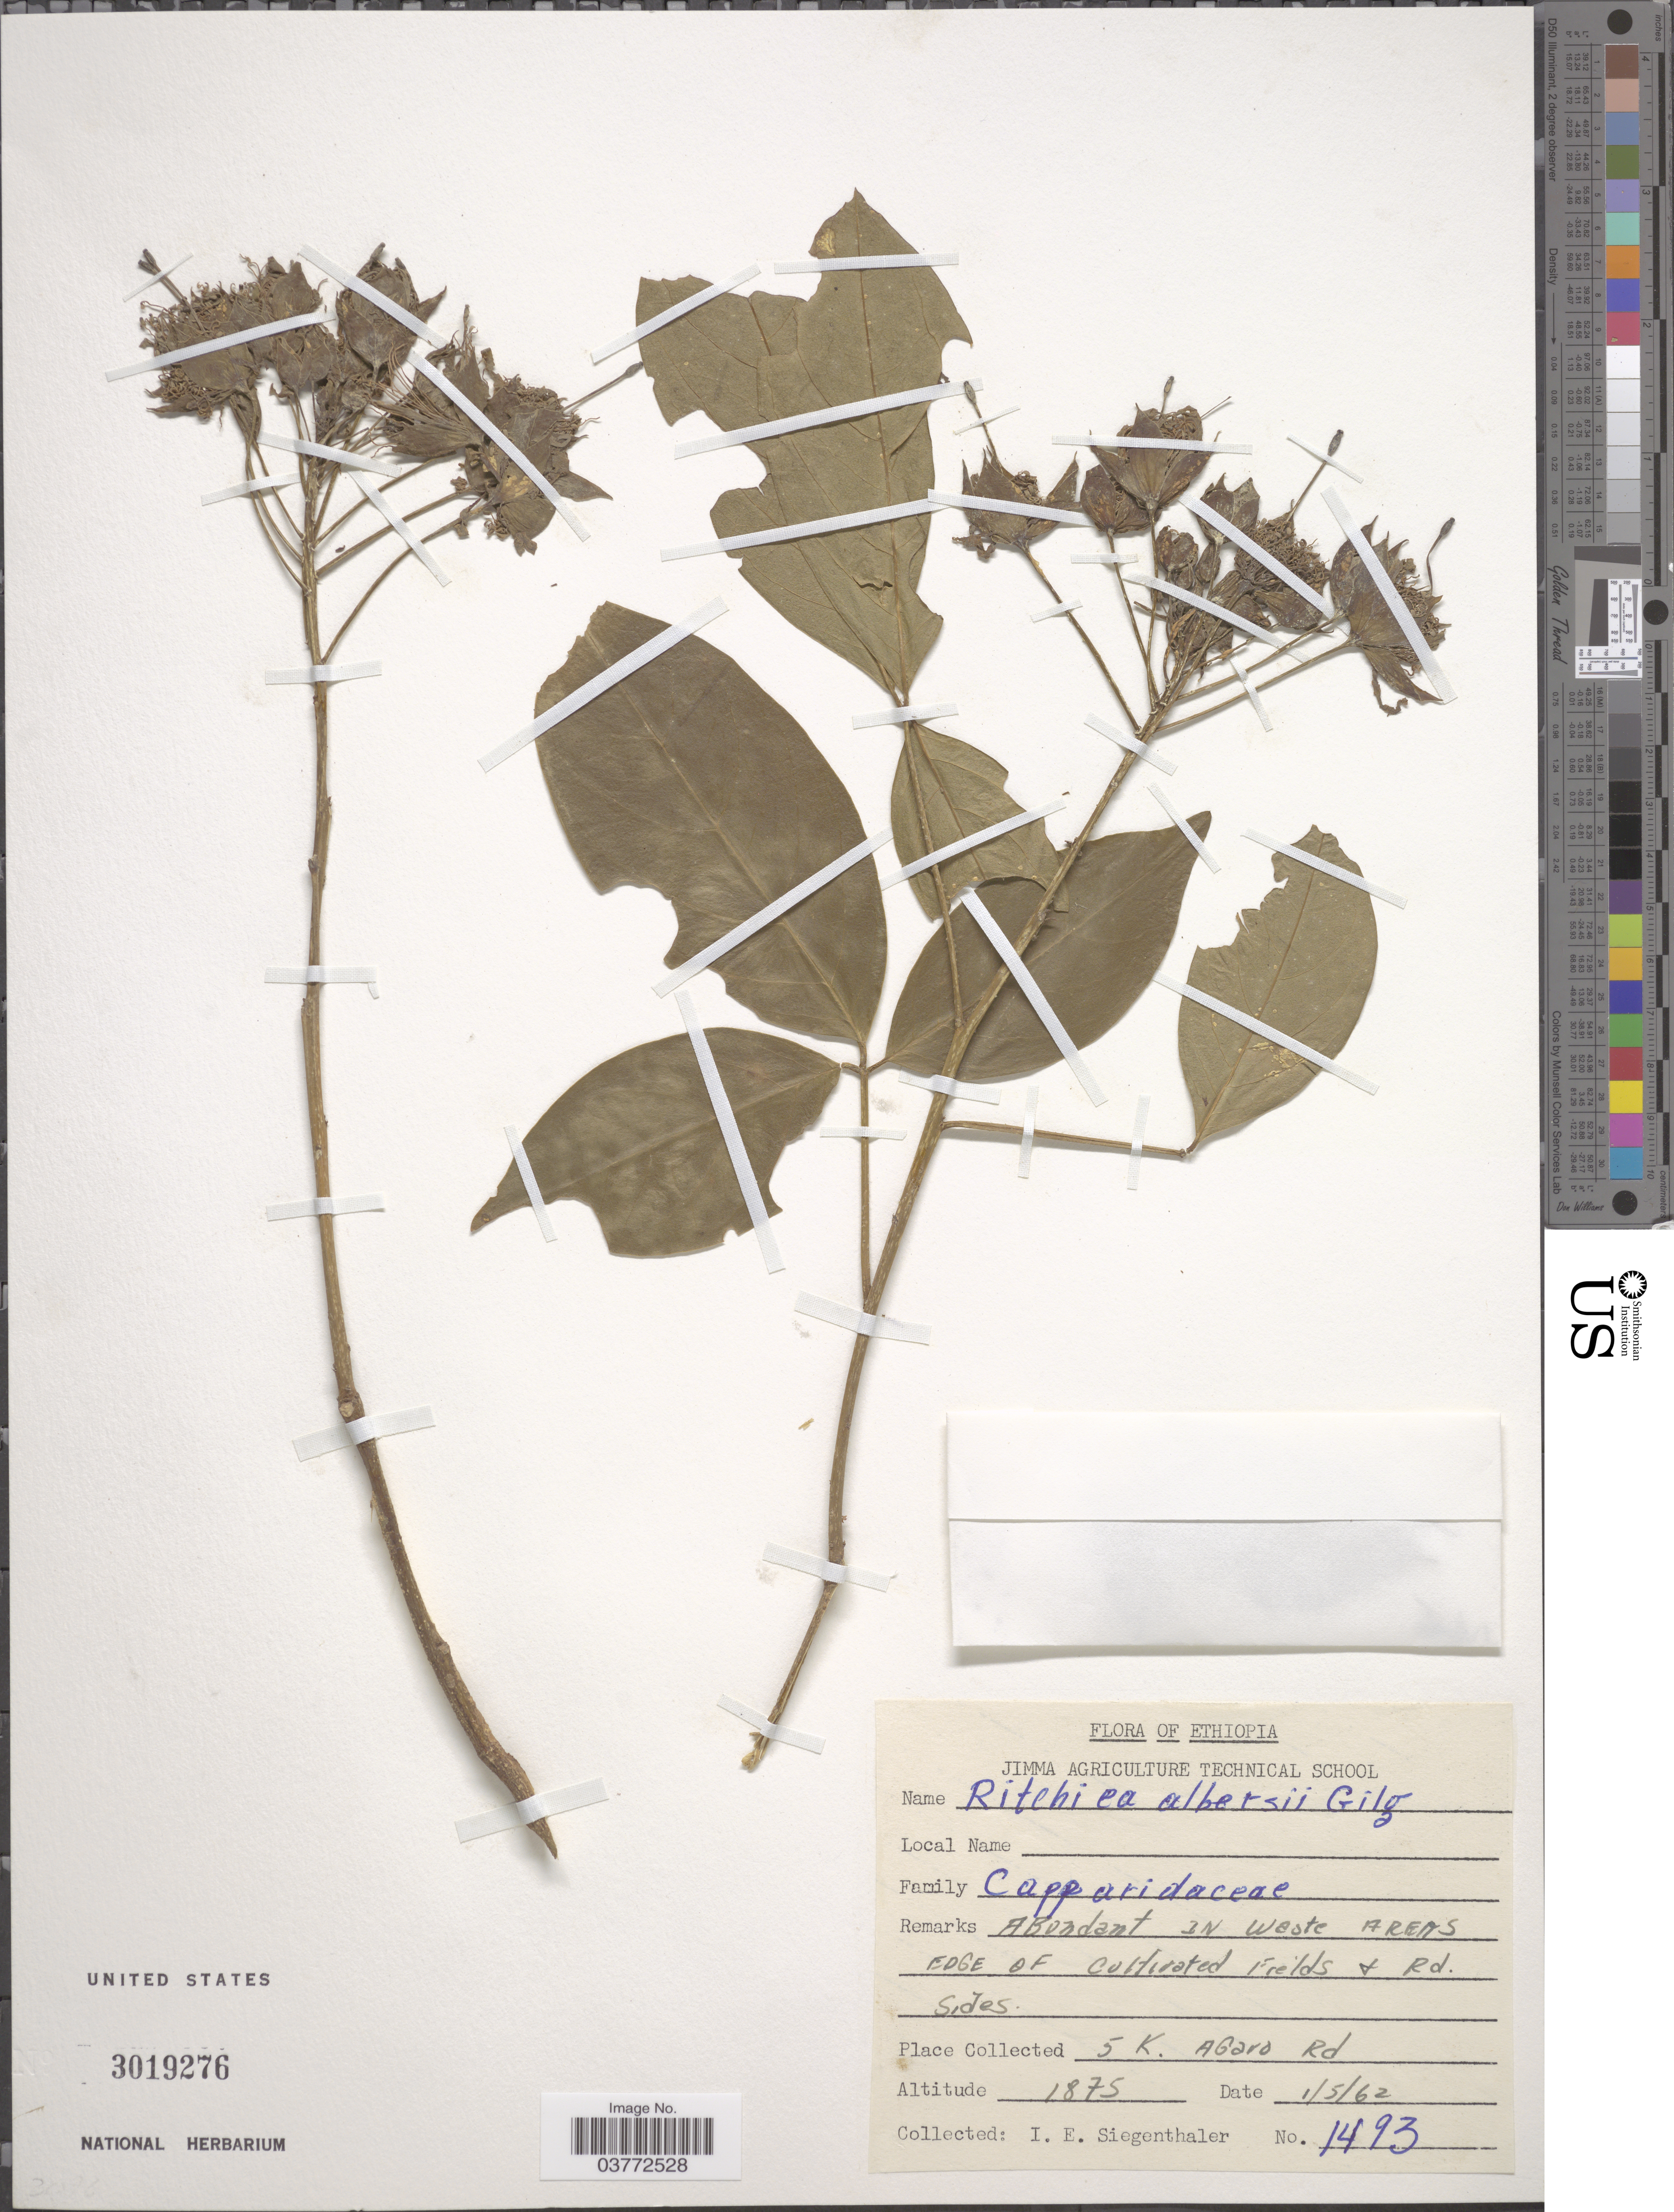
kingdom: Plantae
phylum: Tracheophyta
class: Magnoliopsida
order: Brassicales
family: Capparaceae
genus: Ritchiea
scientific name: Ritchiea albersii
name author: Gilg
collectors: I. Siegenthaler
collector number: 1493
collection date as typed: Transcribed d/m/y: 1/5/62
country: Ethiopia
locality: Abundant in waste Arens Edge of Cultivated fields & Rd. Sides.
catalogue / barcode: US 3019276